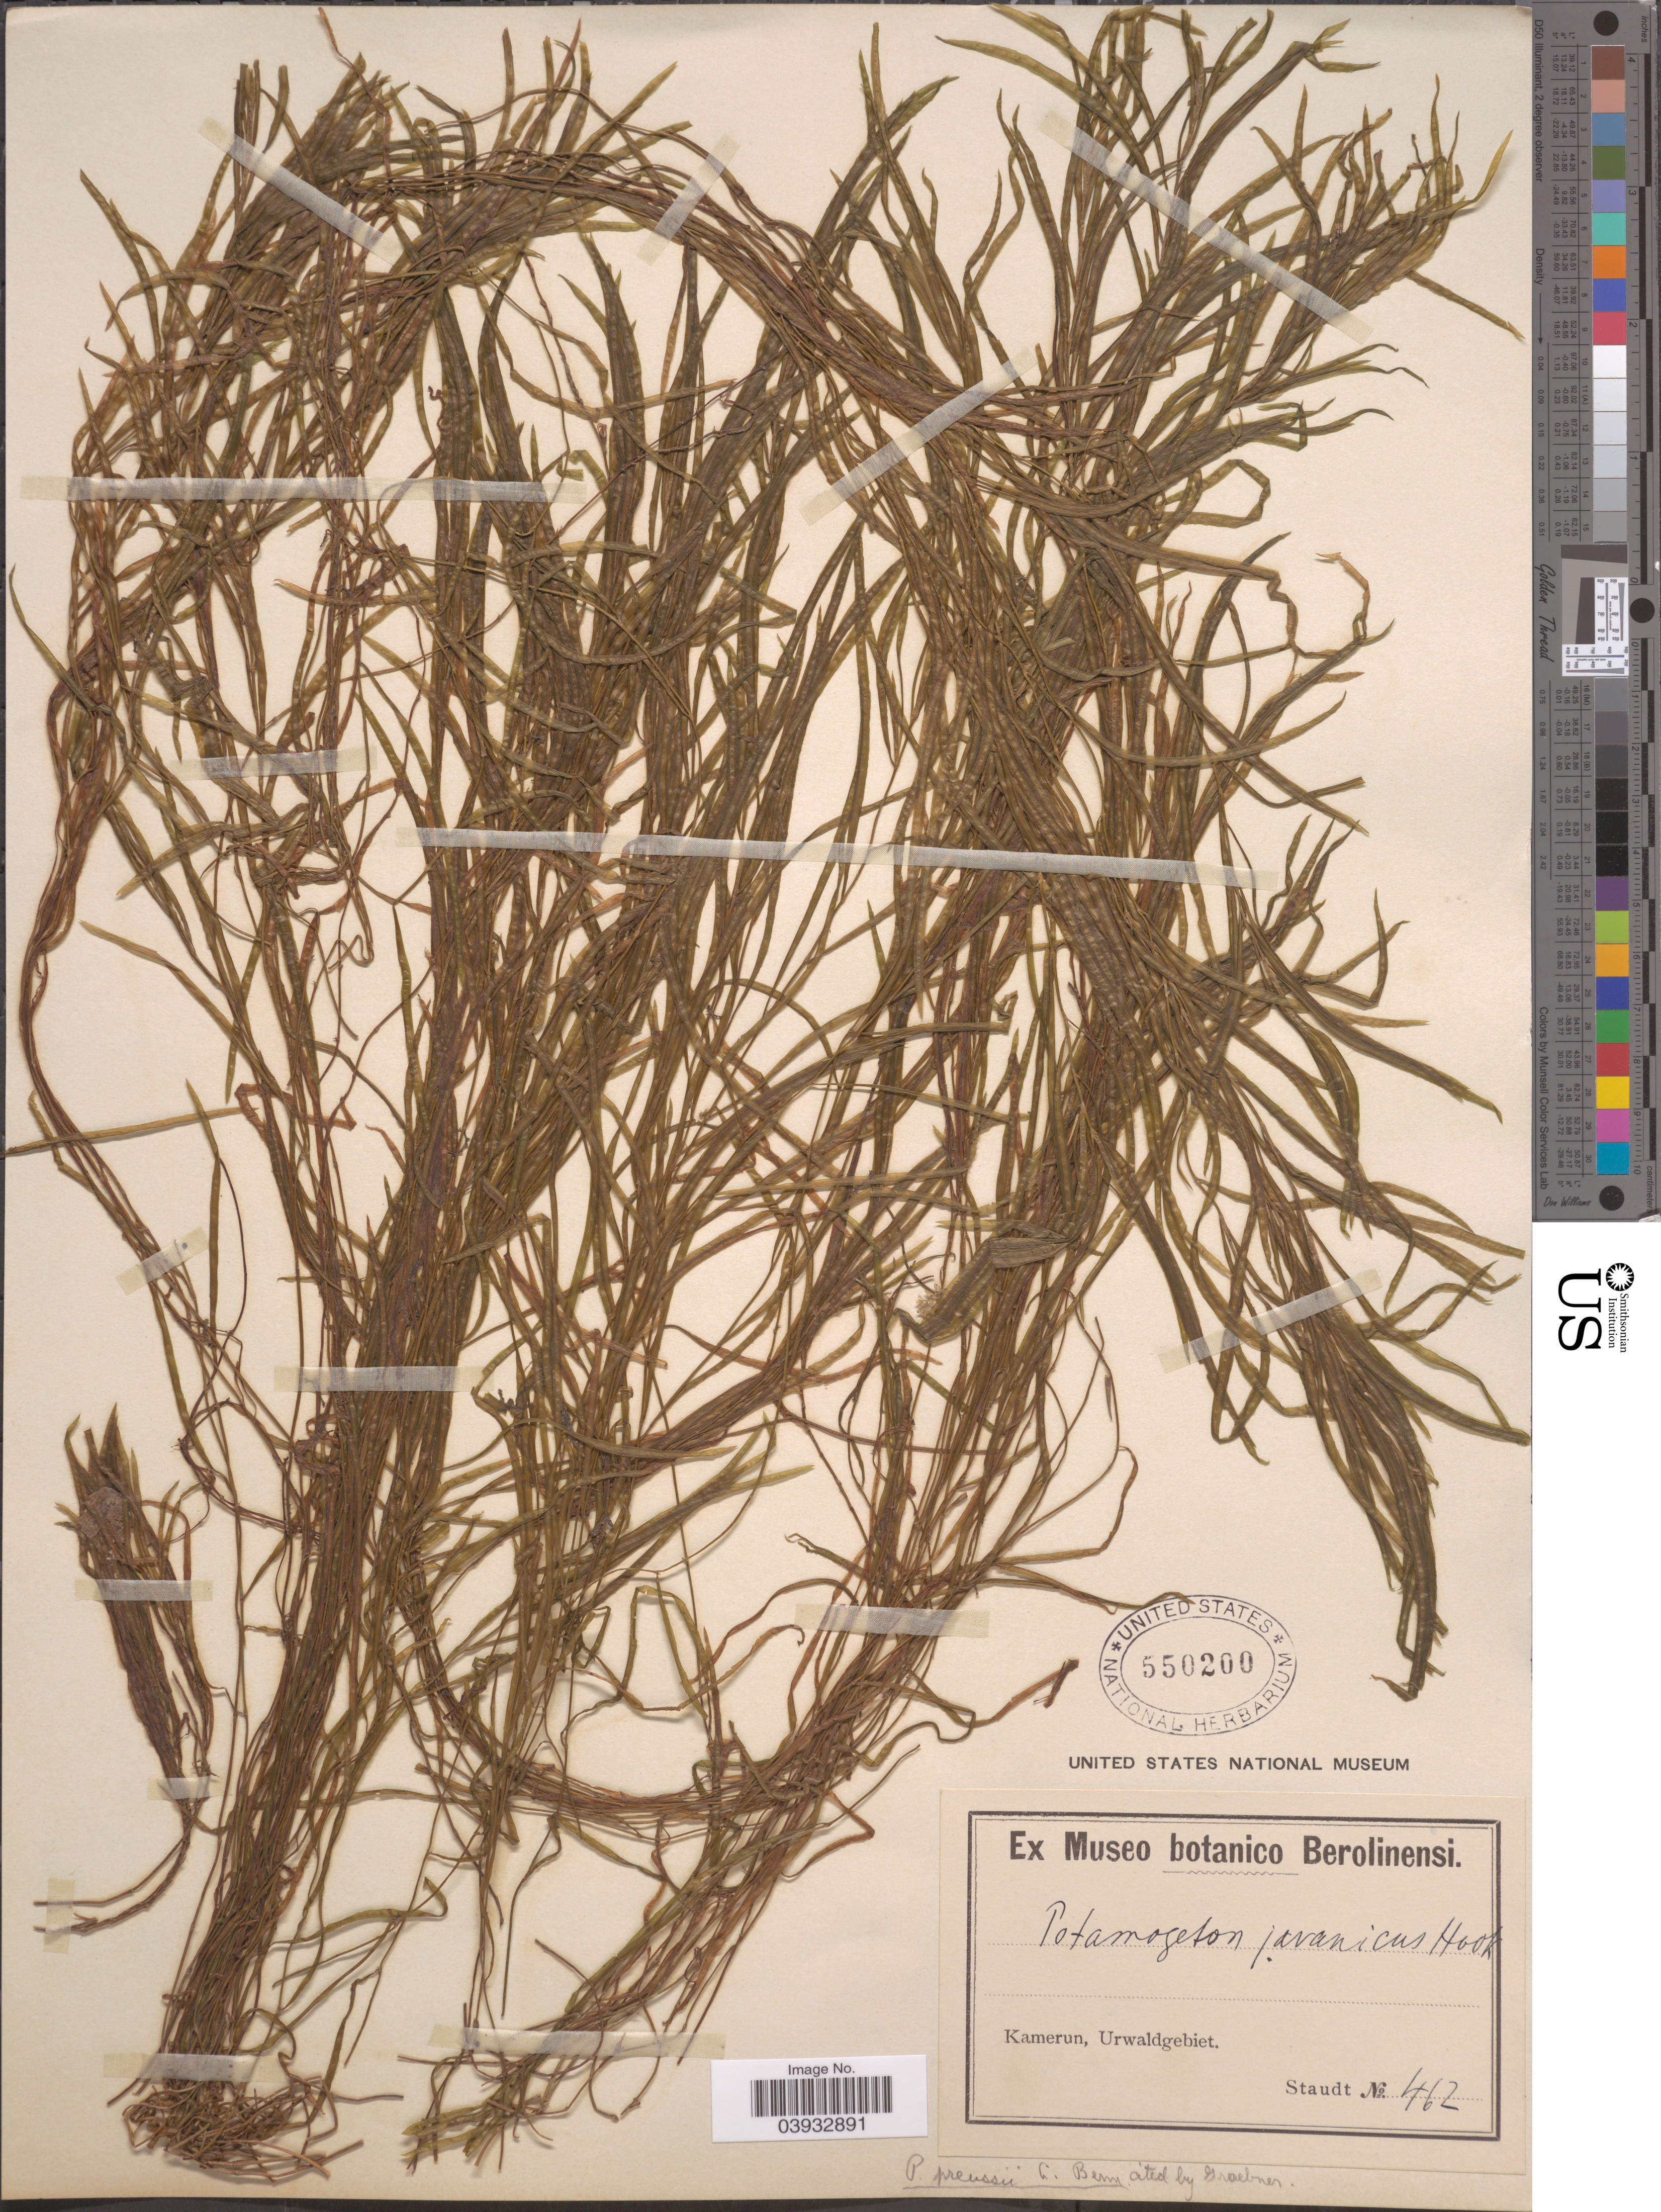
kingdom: Plantae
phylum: Tracheophyta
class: Liliopsida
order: Alismatales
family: Potamogetonaceae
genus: Potamogeton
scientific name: Potamogeton preussii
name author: A. Benn.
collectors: -. Staudt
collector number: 462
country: Cameroon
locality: Kamerun, Urwaldgebiet.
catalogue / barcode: US 550200